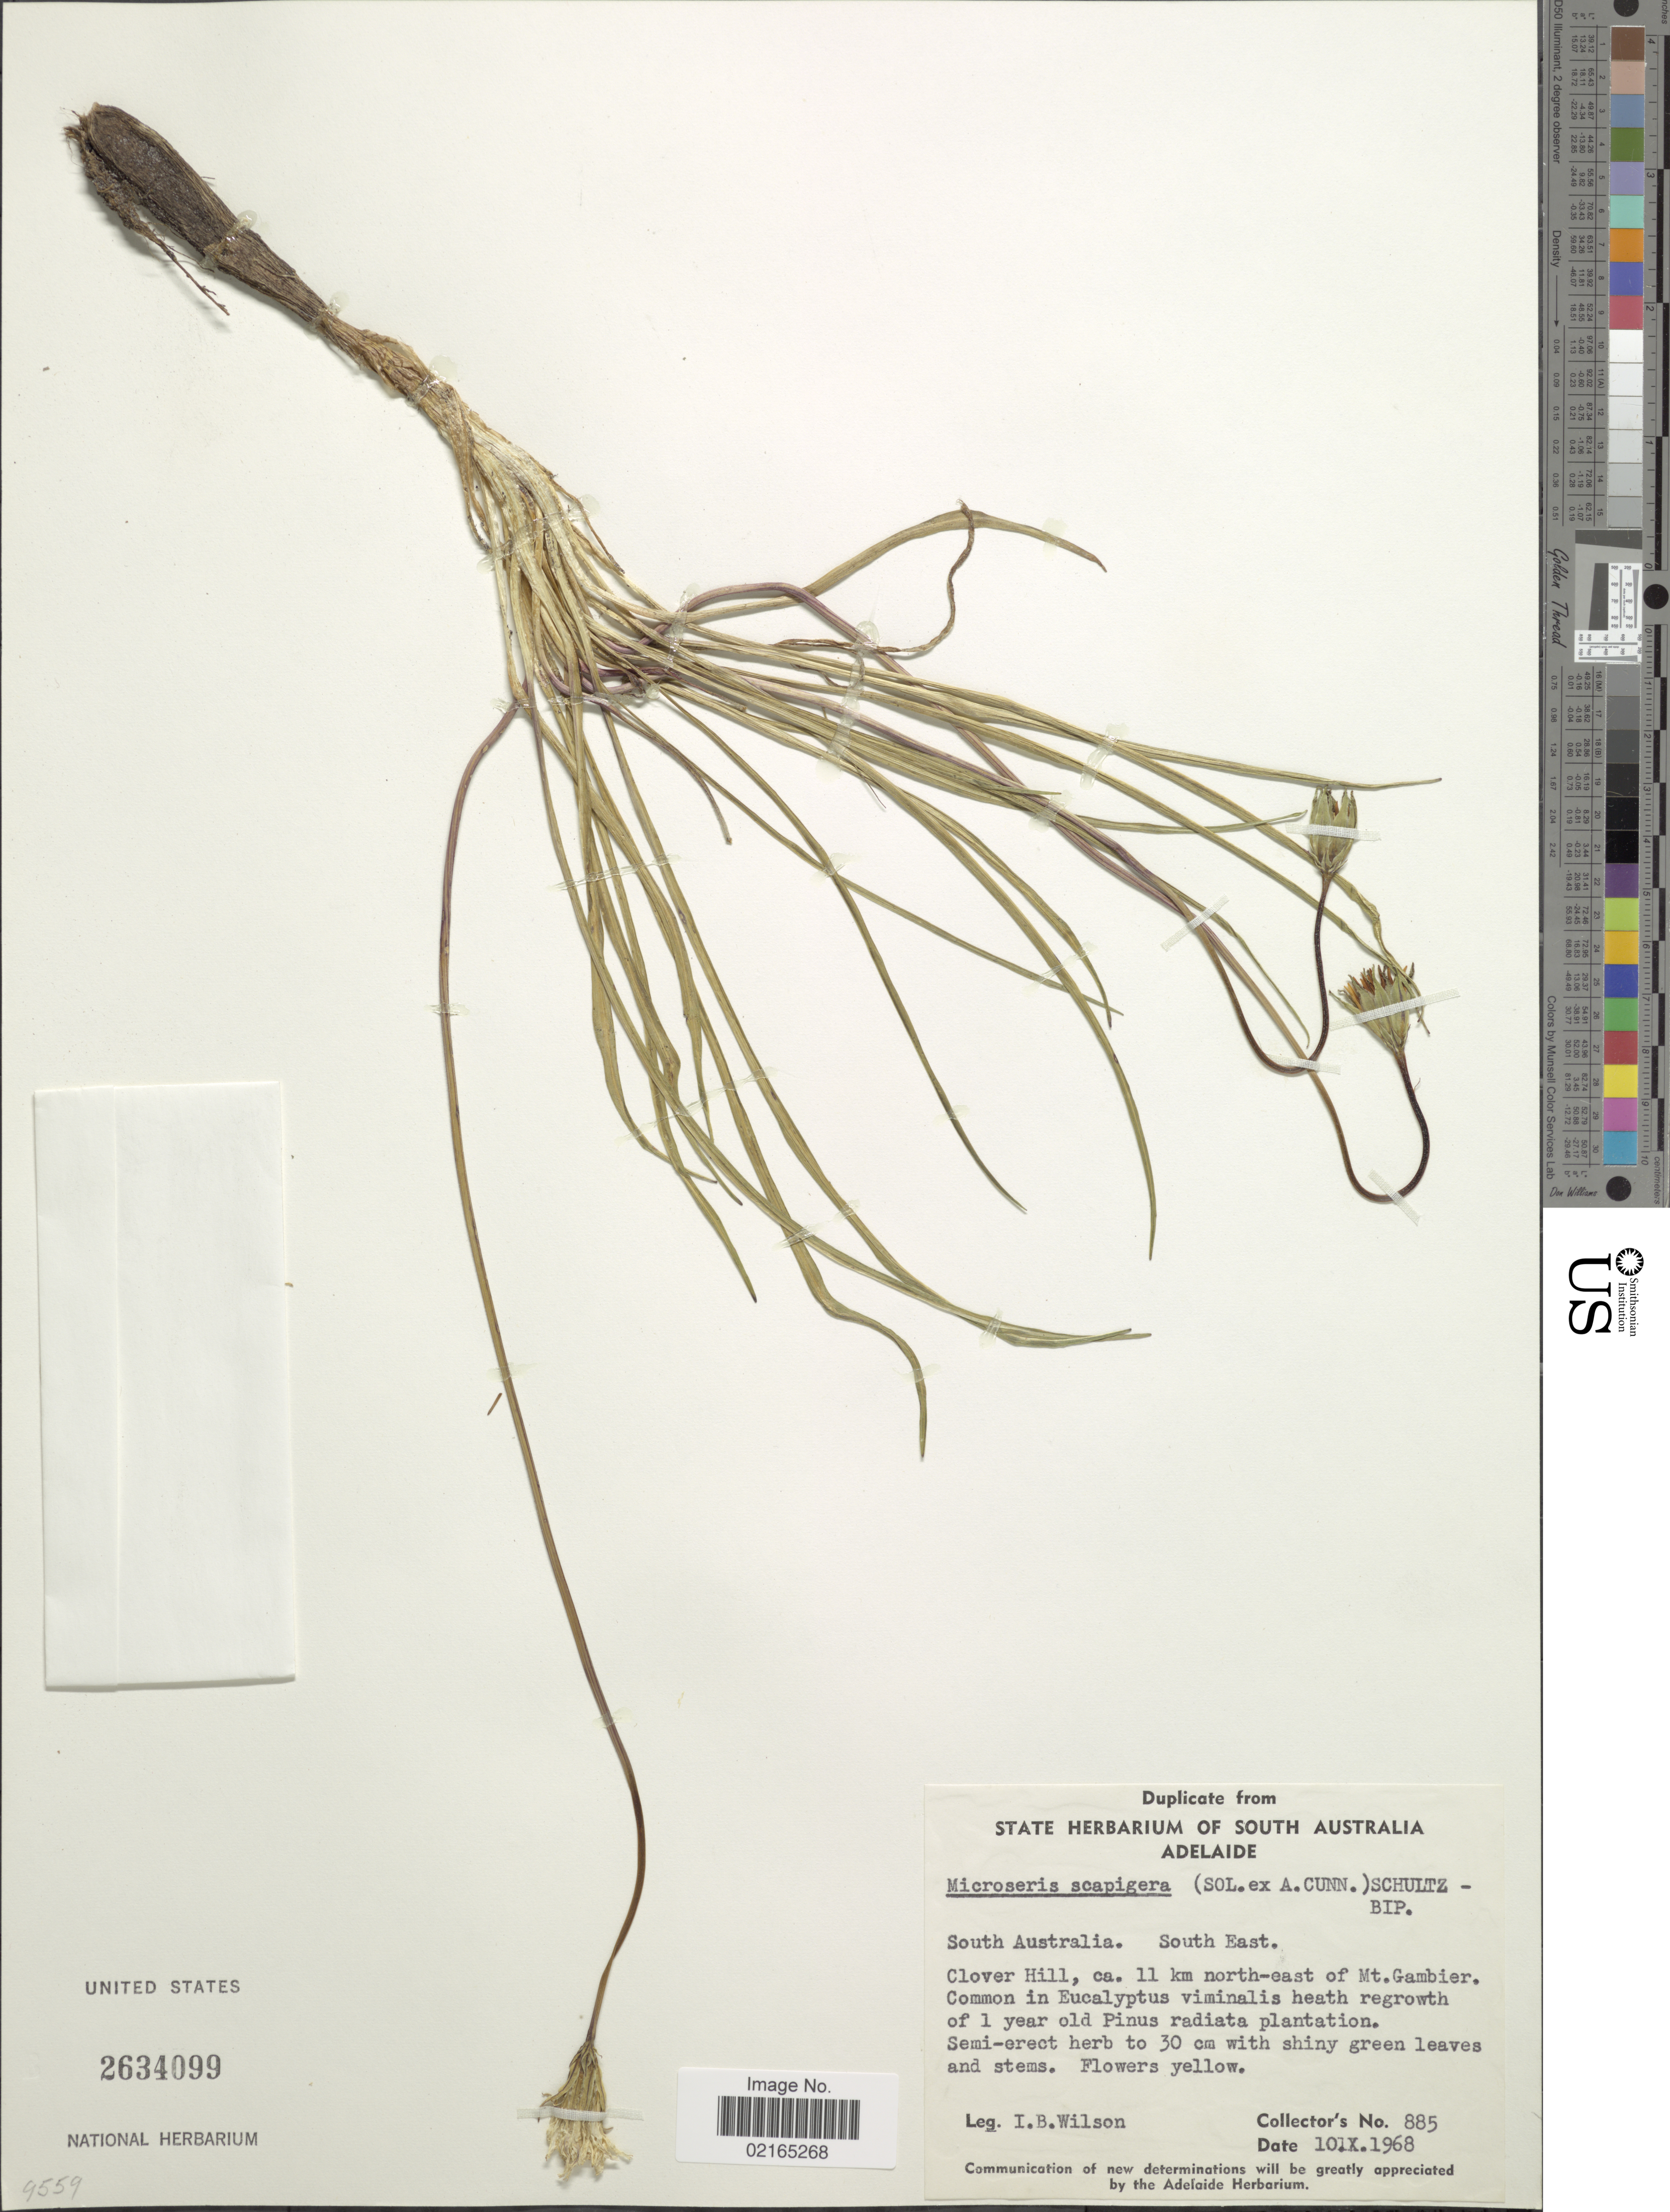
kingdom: Plantae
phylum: Tracheophyta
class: Magnoliopsida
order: Asterales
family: Asteraceae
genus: Microseris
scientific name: Microseris scapigera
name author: (Sol. ex A. Cunn.) Sch. Bip.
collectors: I. B. Wilson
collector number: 885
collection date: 1968-09-10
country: Australia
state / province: South Australia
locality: South East, Clover Hill, ca. 11 km north-east of Mt. Gambier, common in Eucalyptus viminalis heth regrowth of 1 year old Pinus radiata plantation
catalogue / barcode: US 2634099